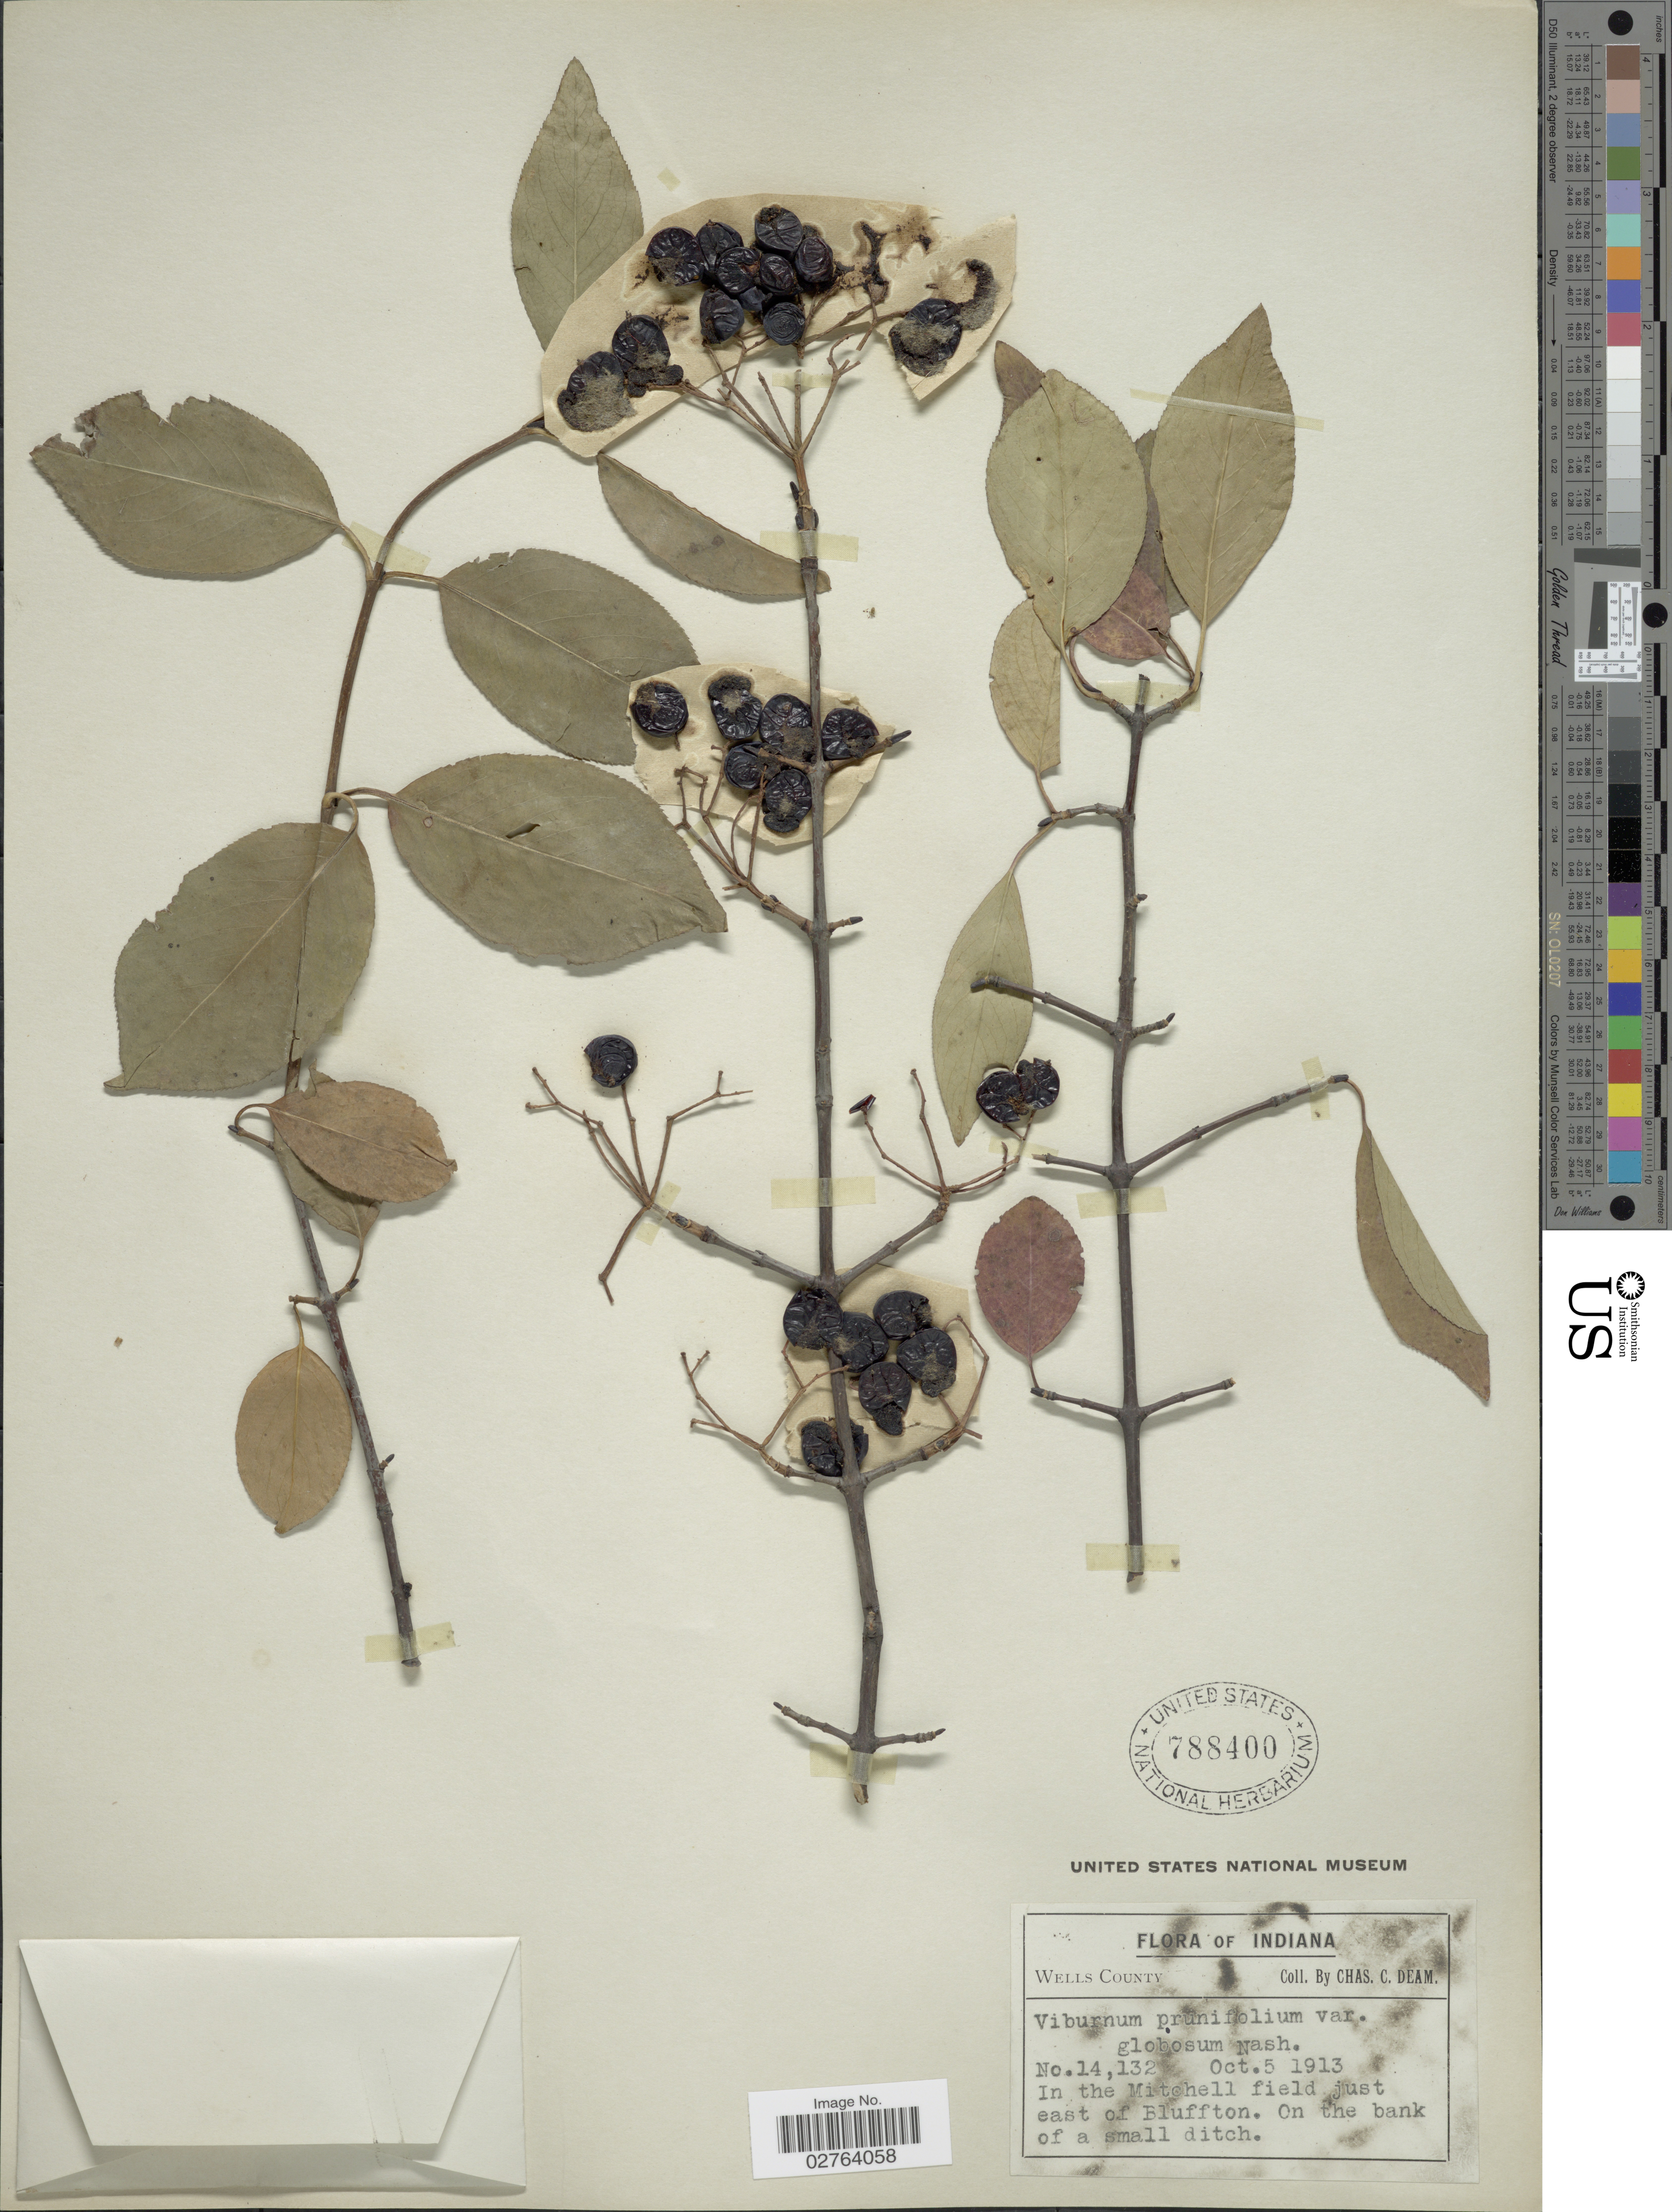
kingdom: Plantae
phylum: Tracheophyta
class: Magnoliopsida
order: Dipsacales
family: Viburnaceae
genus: Viburnum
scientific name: Viburnum prunifolium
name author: L.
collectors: C. C. Deam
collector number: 14132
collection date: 1913-10-05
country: United States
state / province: Indiana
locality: Wells County. In the Mitchell field just east of Bluffton.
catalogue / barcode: US 788400